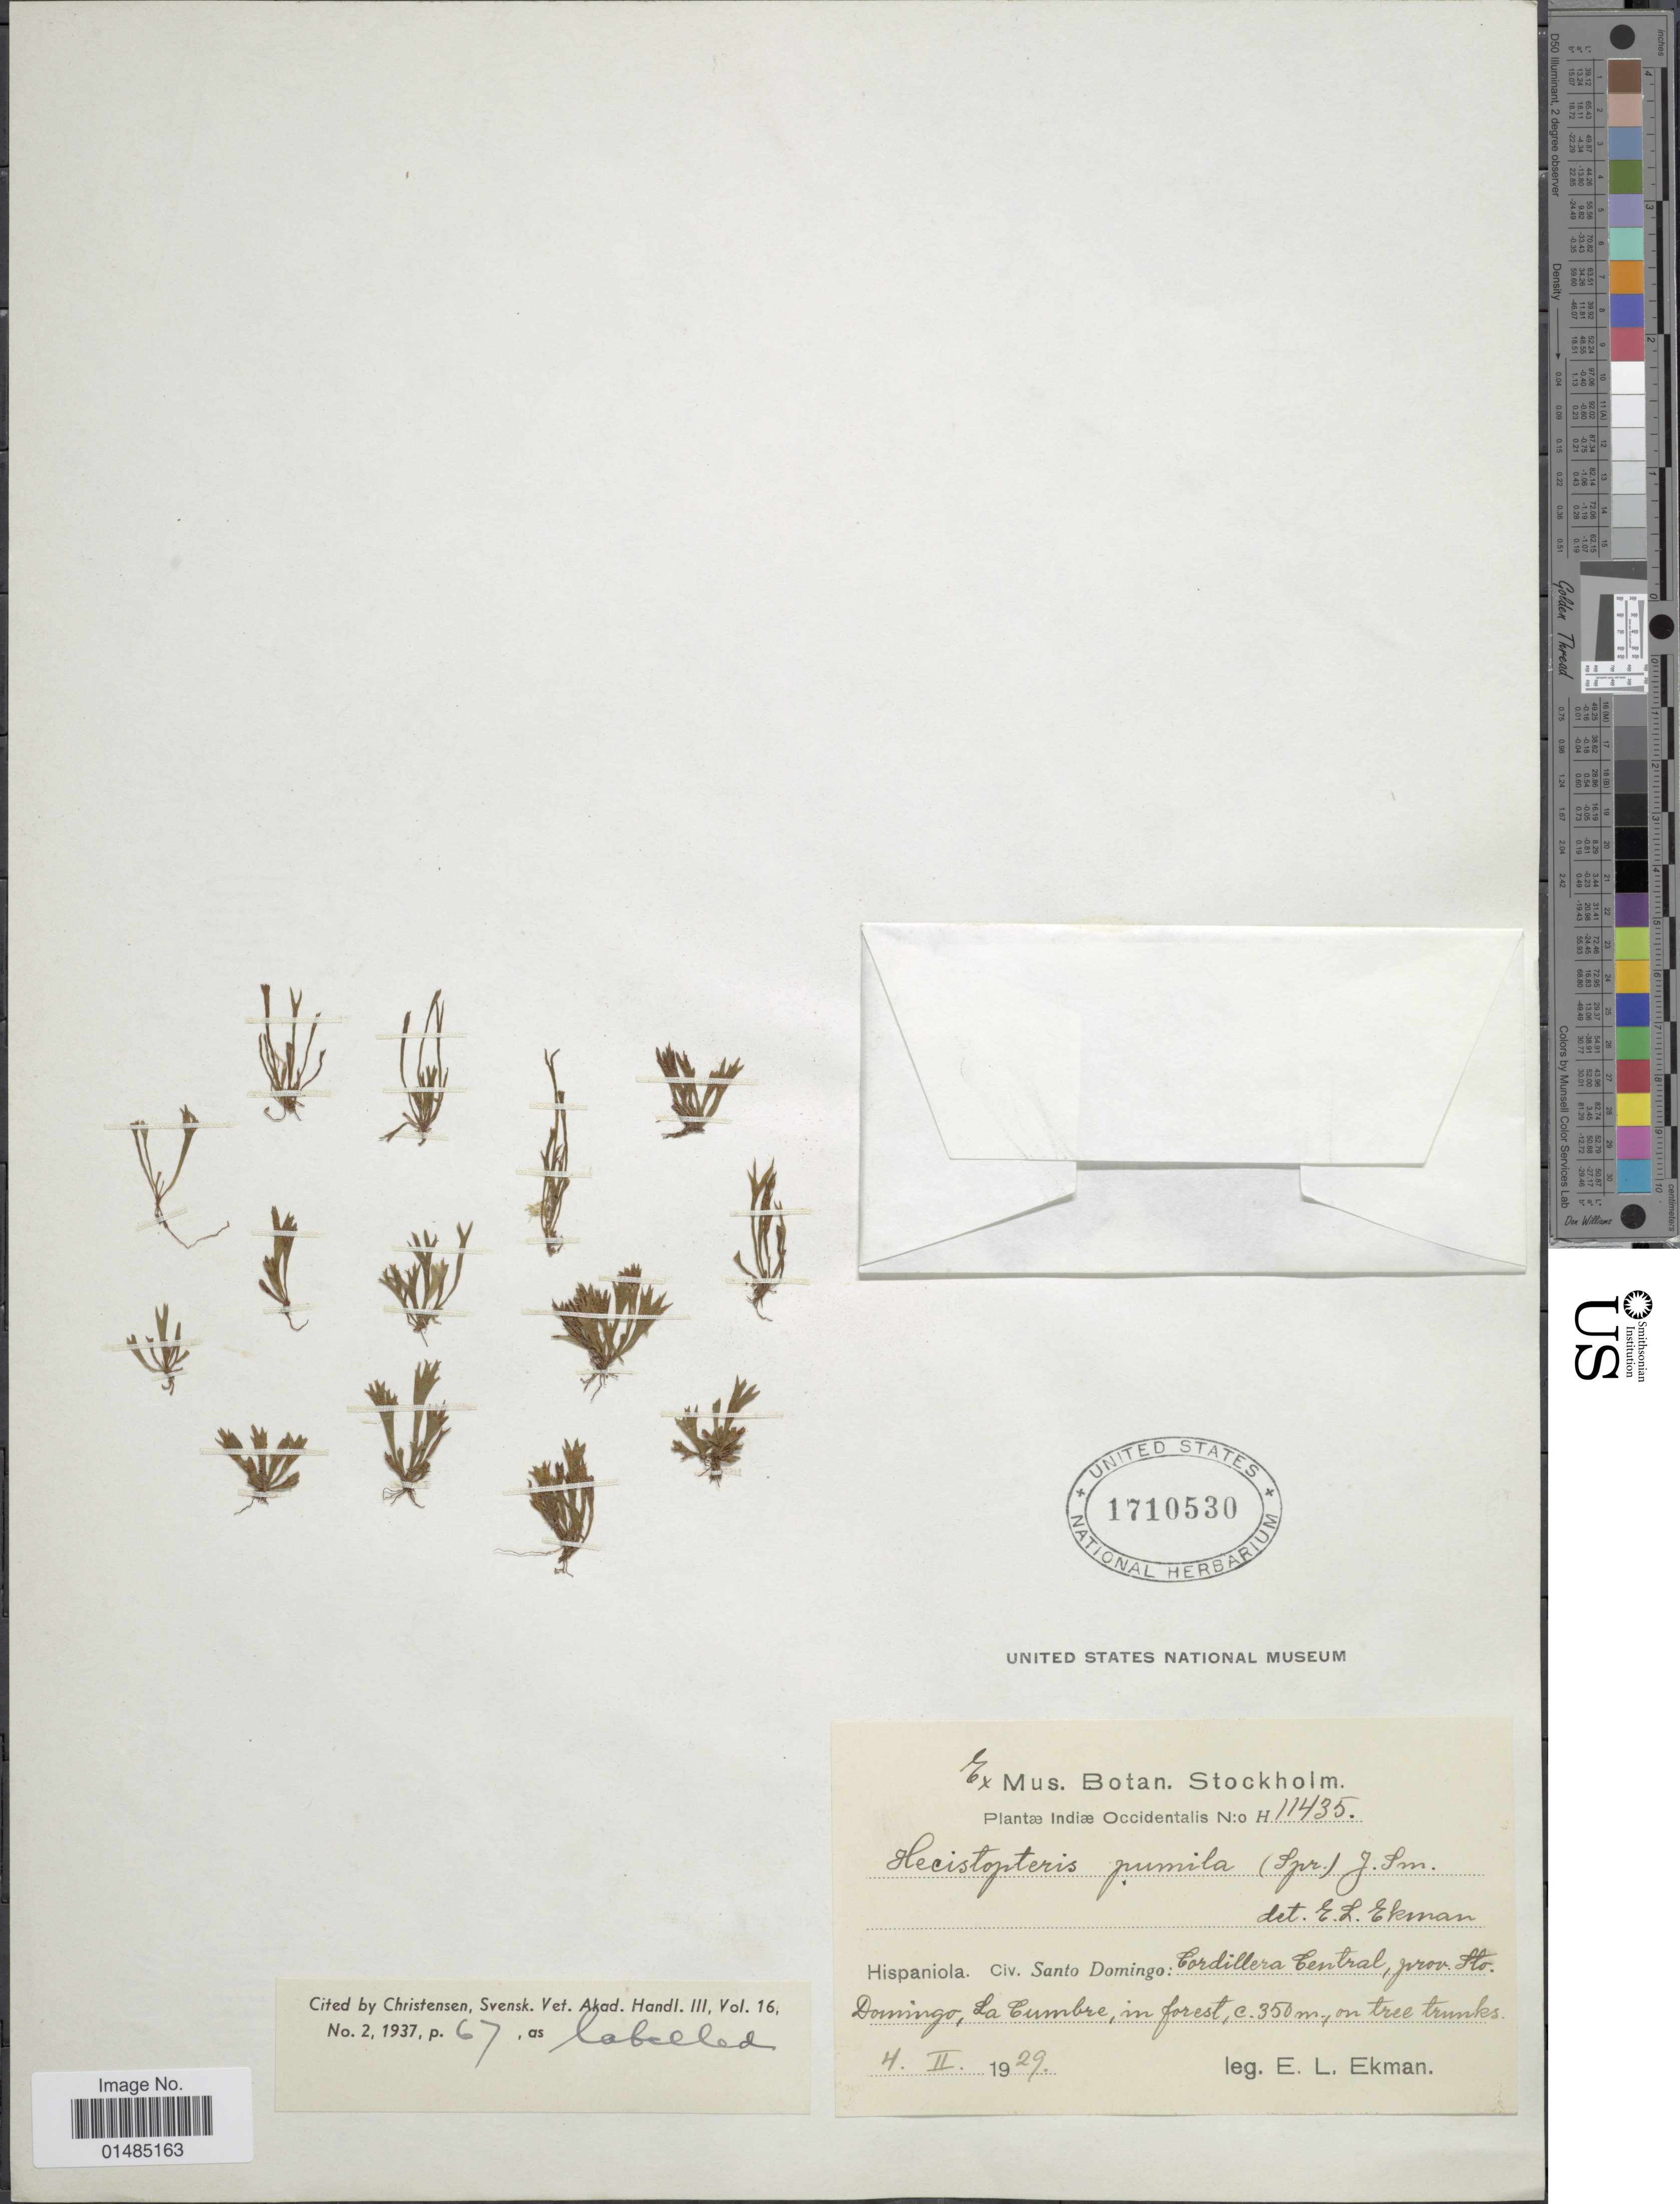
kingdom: Plantae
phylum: Tracheophyta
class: Polypodiopsida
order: Polypodiales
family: Pteridaceae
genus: Hecistopteris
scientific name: Hecistopteris pumila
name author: Christ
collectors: E. L. Ekman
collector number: H11435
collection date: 1929-02-04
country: Dominican Republic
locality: Hispanola. Civ. Santo Domingo: Cordillera Central, prov. Sto. Domingo. La Cumbre.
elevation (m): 350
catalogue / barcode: US 1710530